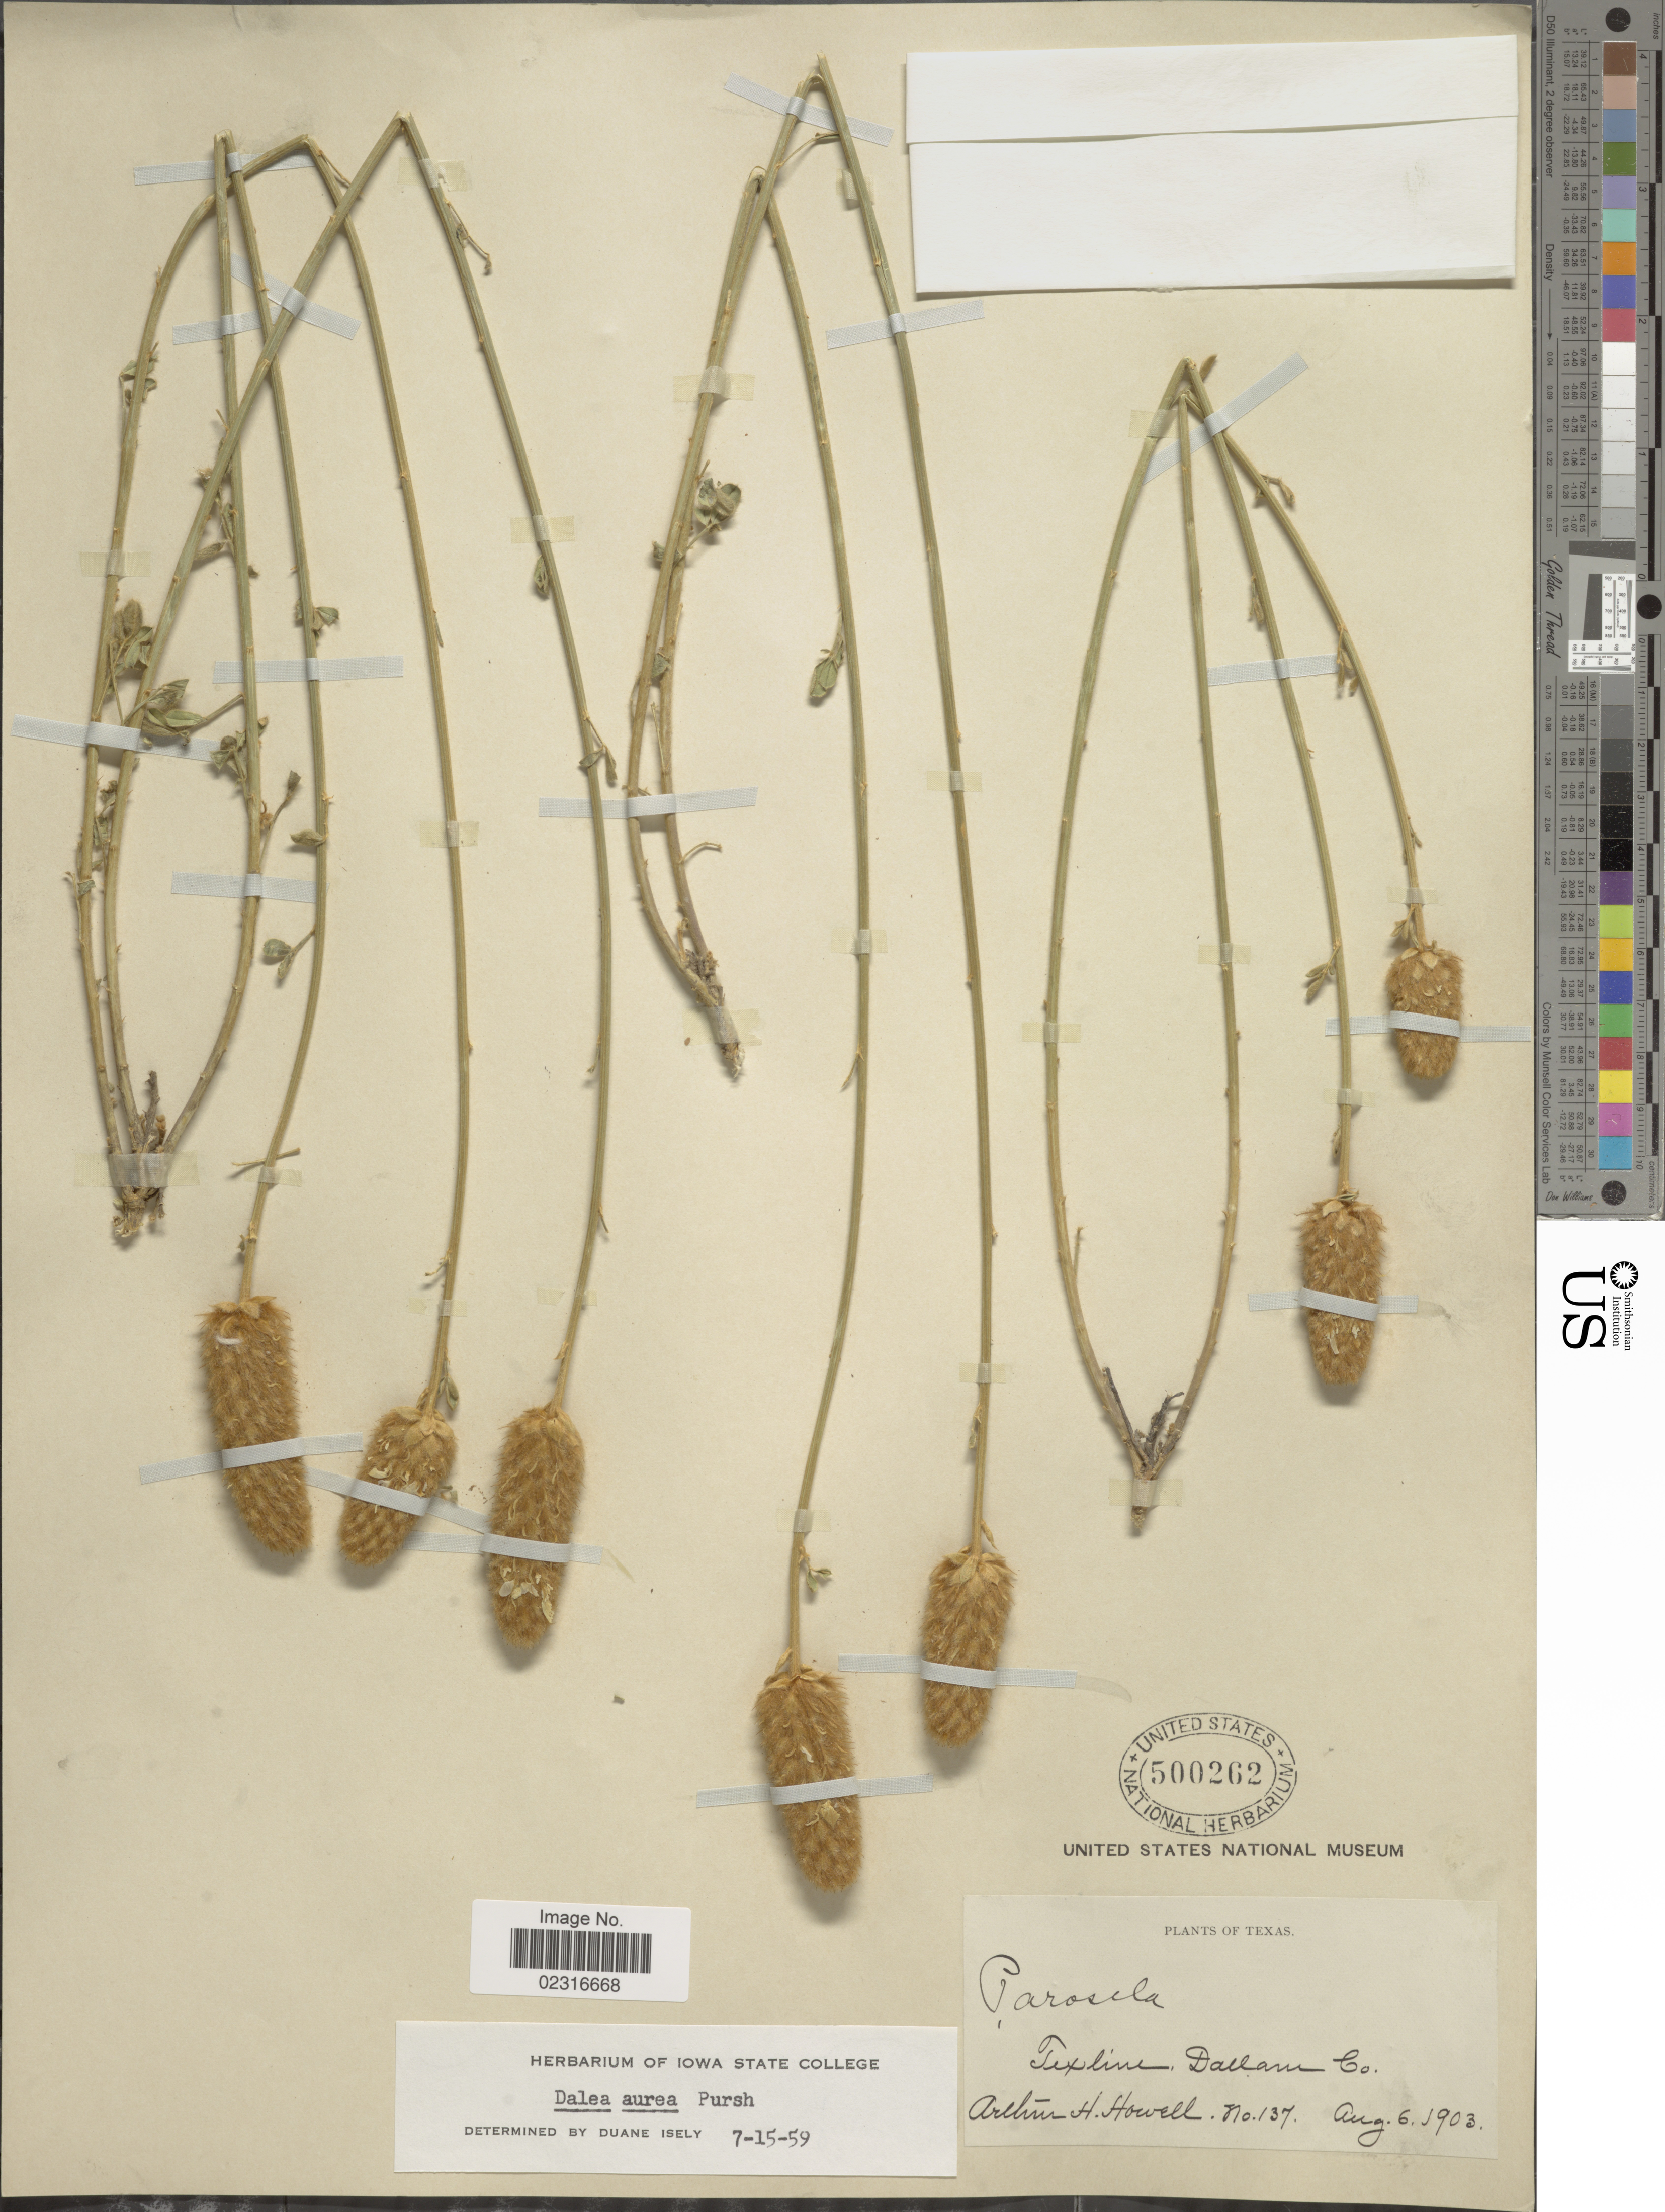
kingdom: Plantae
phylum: Tracheophyta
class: Magnoliopsida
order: Fabales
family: Fabaceae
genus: Dalea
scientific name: Dalea aurea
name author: Nutt. ex Pursh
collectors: A. H. Howell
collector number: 137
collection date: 1903-08-06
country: United States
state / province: Texas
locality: Texline. Dallam Co.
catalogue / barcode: US 500262